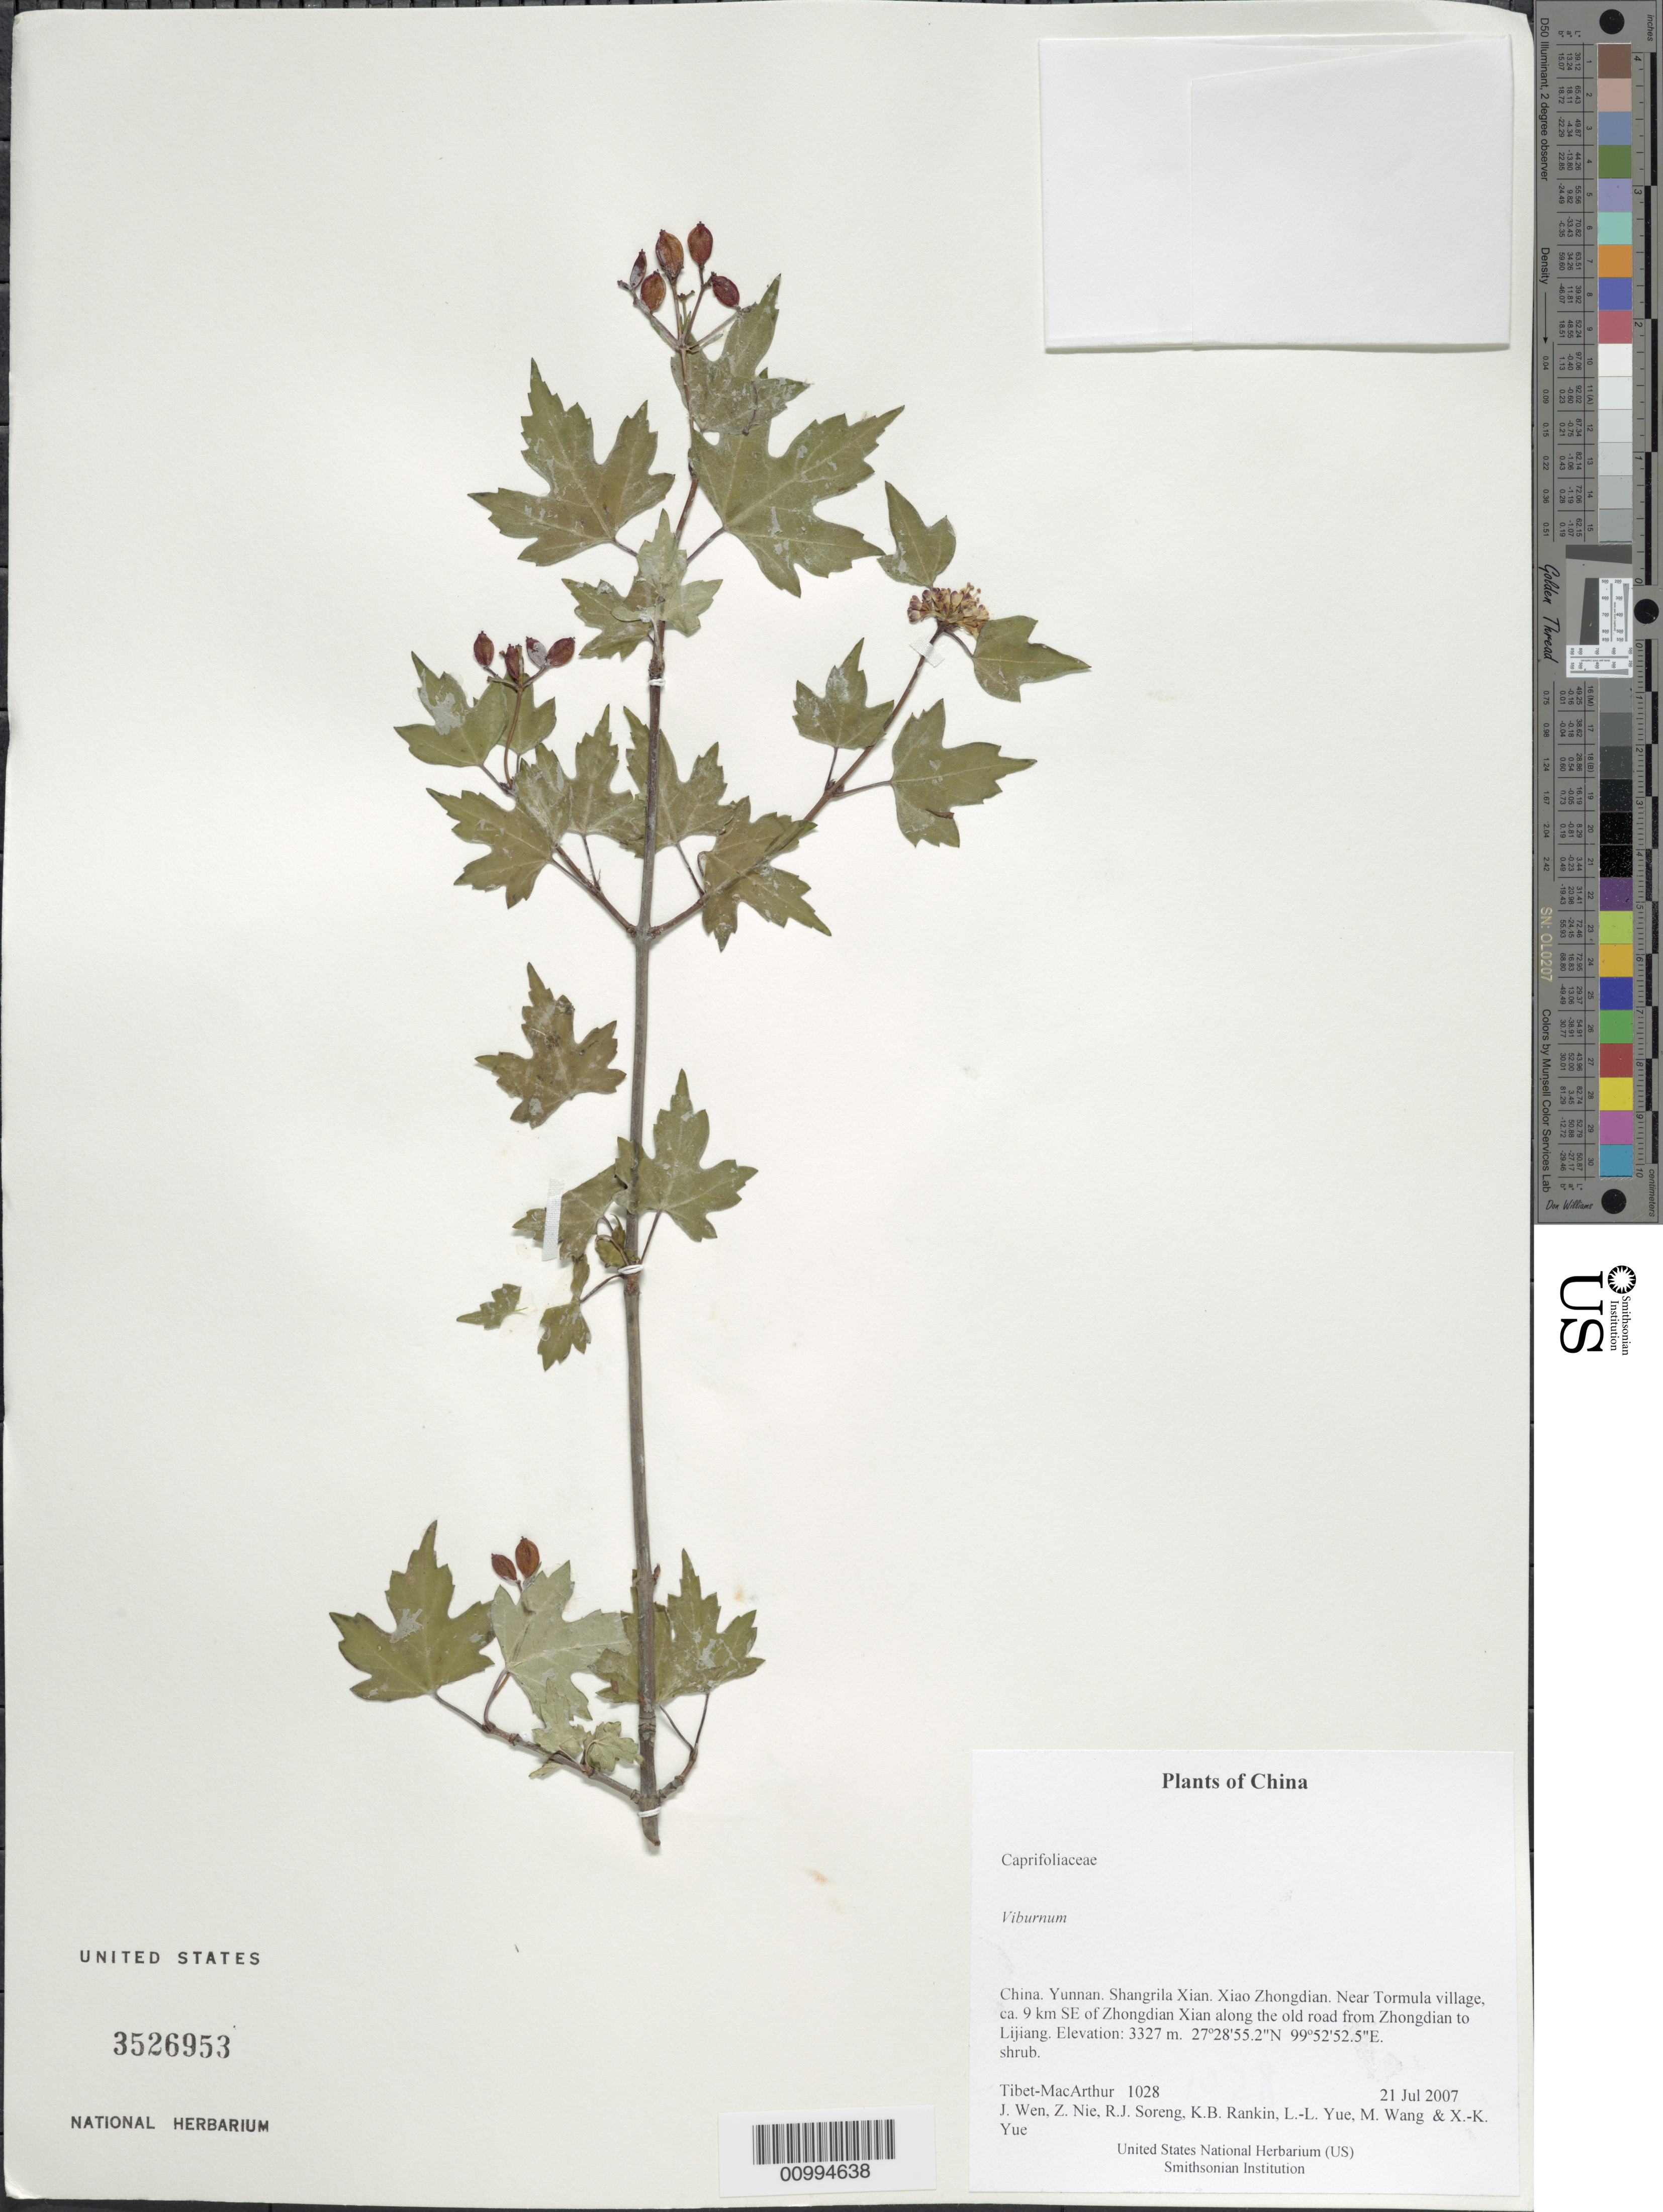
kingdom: Plantae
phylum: Tracheophyta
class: Magnoliopsida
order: Dipsacales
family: Viburnaceae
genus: Viburnum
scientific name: Viburnum sp.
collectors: Tibet-MacArthur, J. Wen, Z. Nie, R. J. Soreng, K. Rankin, L. Yue, M. Wang & X. Yue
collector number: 1028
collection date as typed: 21 Jul 2007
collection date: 2007-07-21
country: China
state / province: Yunnan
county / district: Shangrila Xian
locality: Xiao Zhongdian. Near Tormula village, ca. 9 km SE of Zhongdian Xian along the old road from Zhongdian to Lijiang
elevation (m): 3327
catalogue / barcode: US 3526953